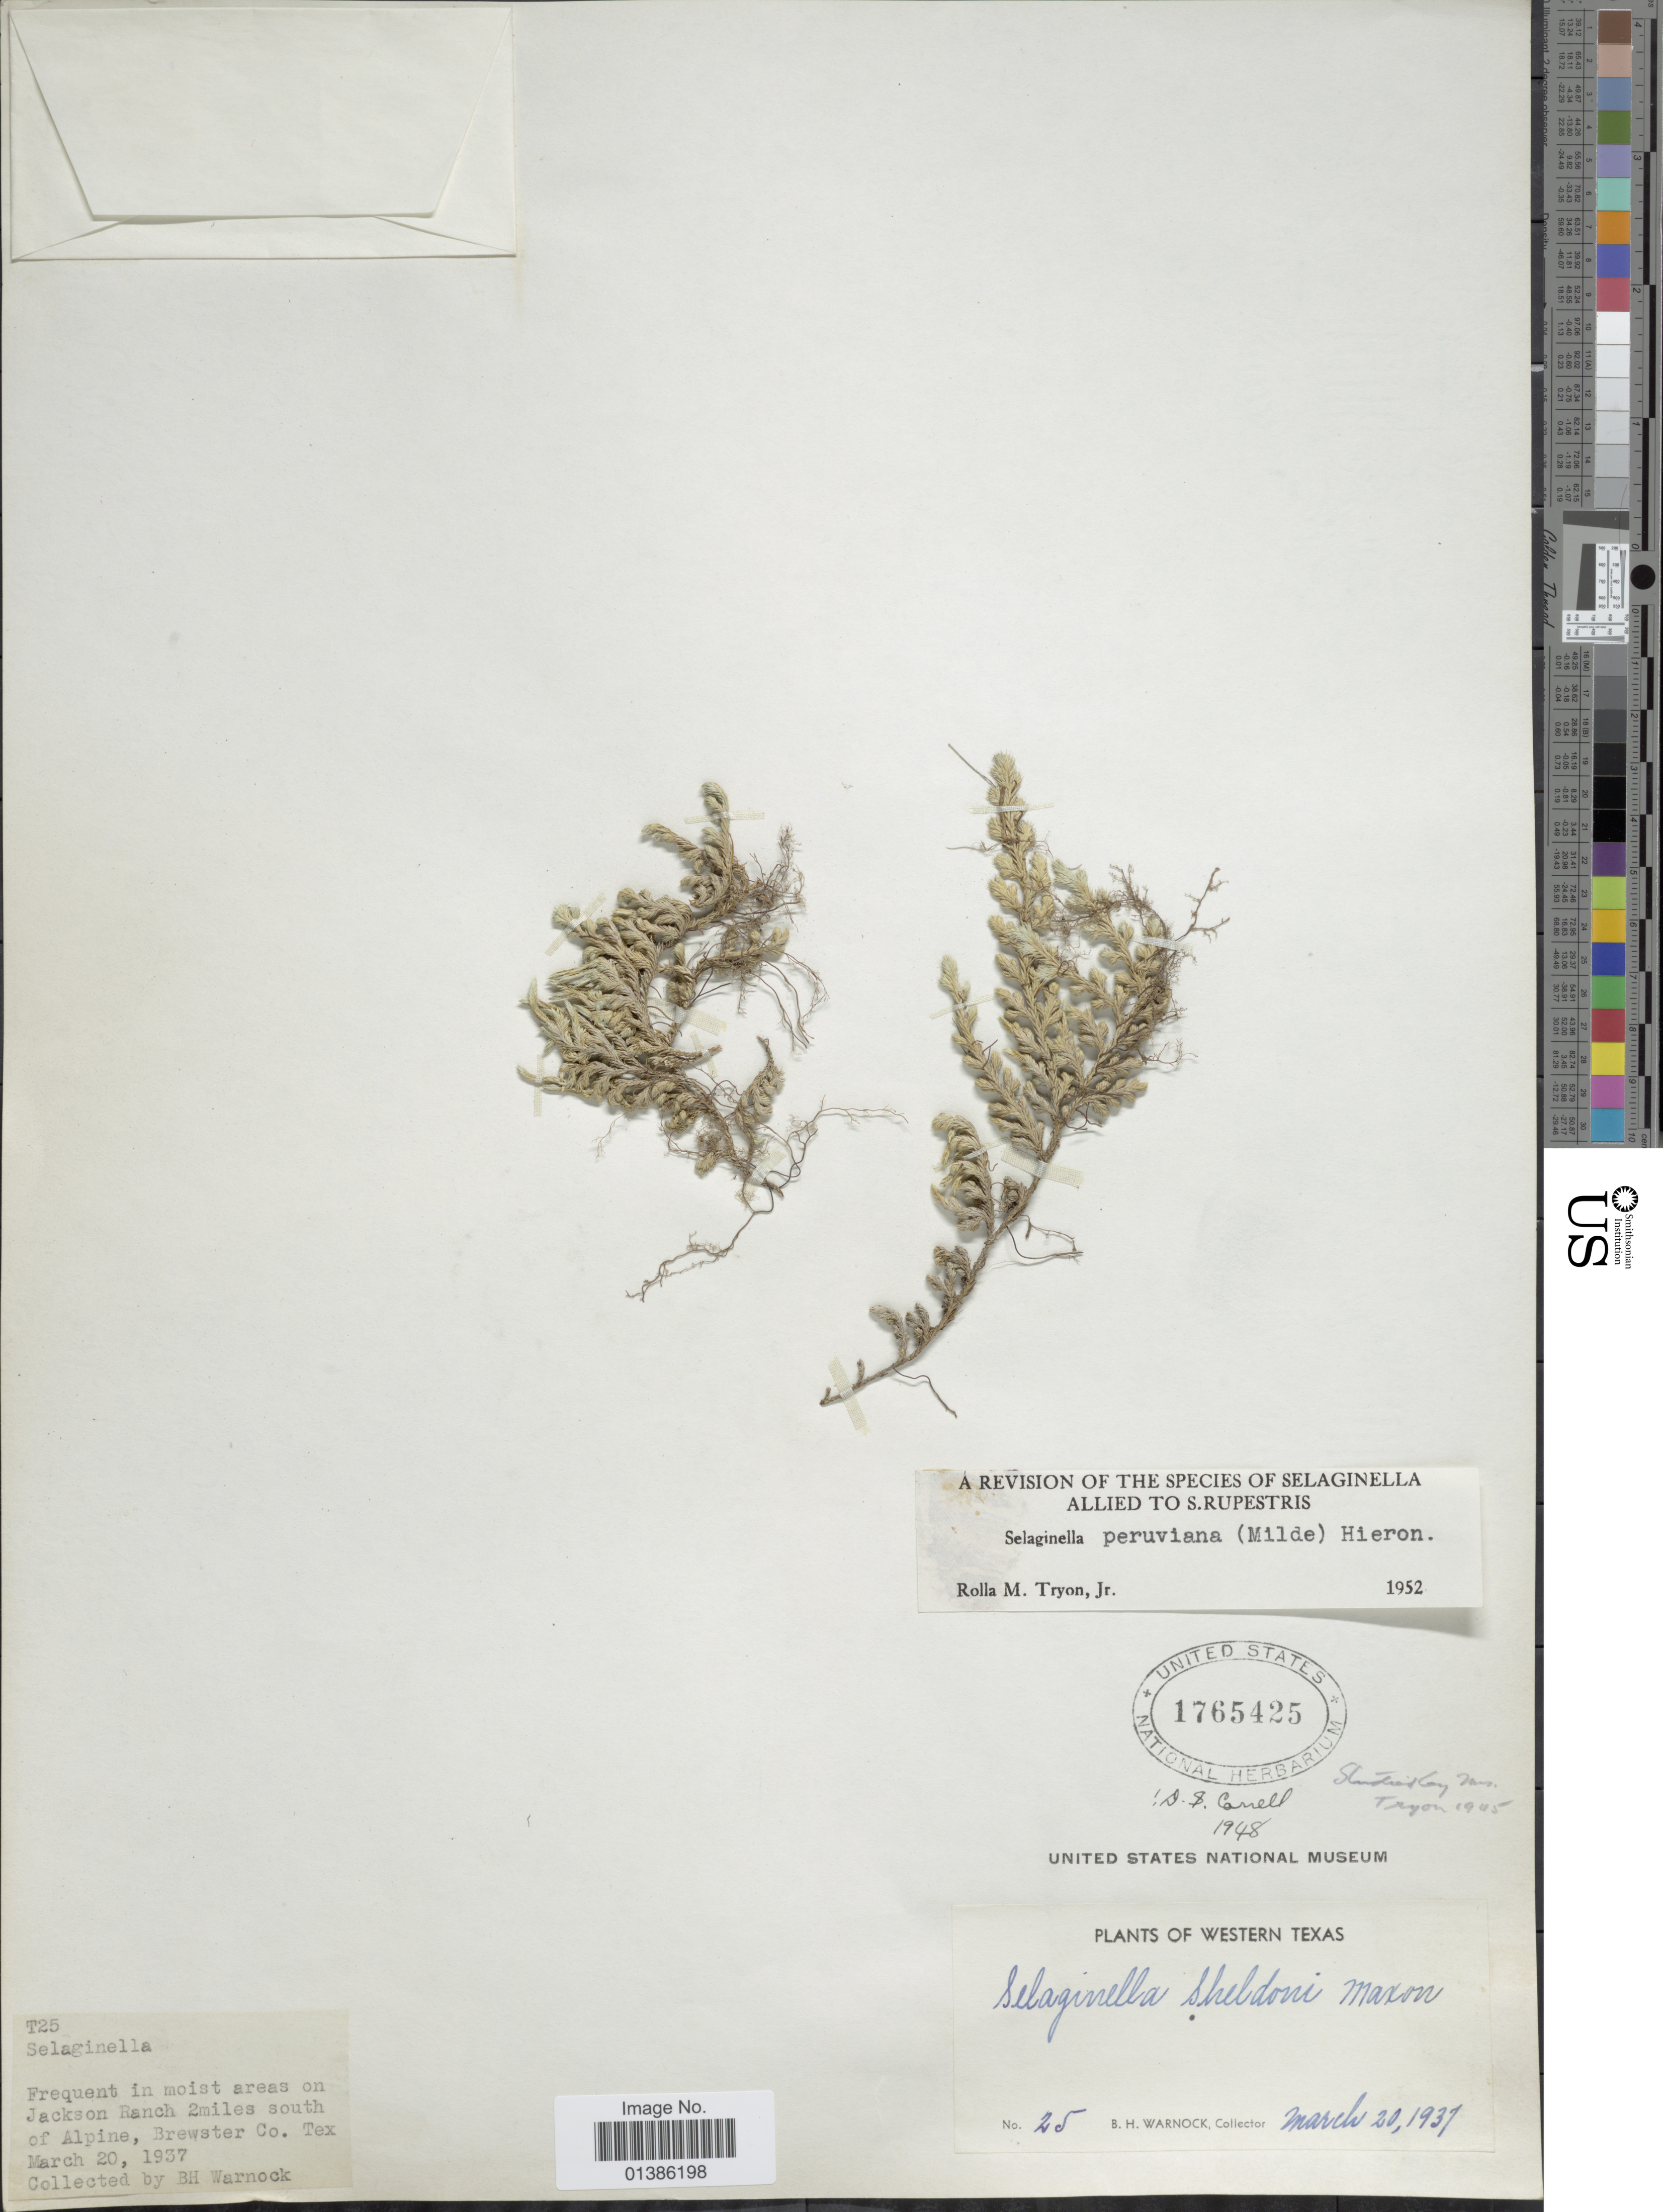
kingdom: Plantae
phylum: Tracheophyta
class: Lycopodiopsida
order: Selaginellales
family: Selaginellaceae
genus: Selaginella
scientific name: Selaginella peruviana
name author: (Milde) Hieron.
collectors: B. H. Warnock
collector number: T25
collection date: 1937-03-20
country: United States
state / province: Texas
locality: Western Texas. Frequent in moist areas on Jackson Ranch 2miles south of Alpine, Brewster Co.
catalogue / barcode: US 1765425